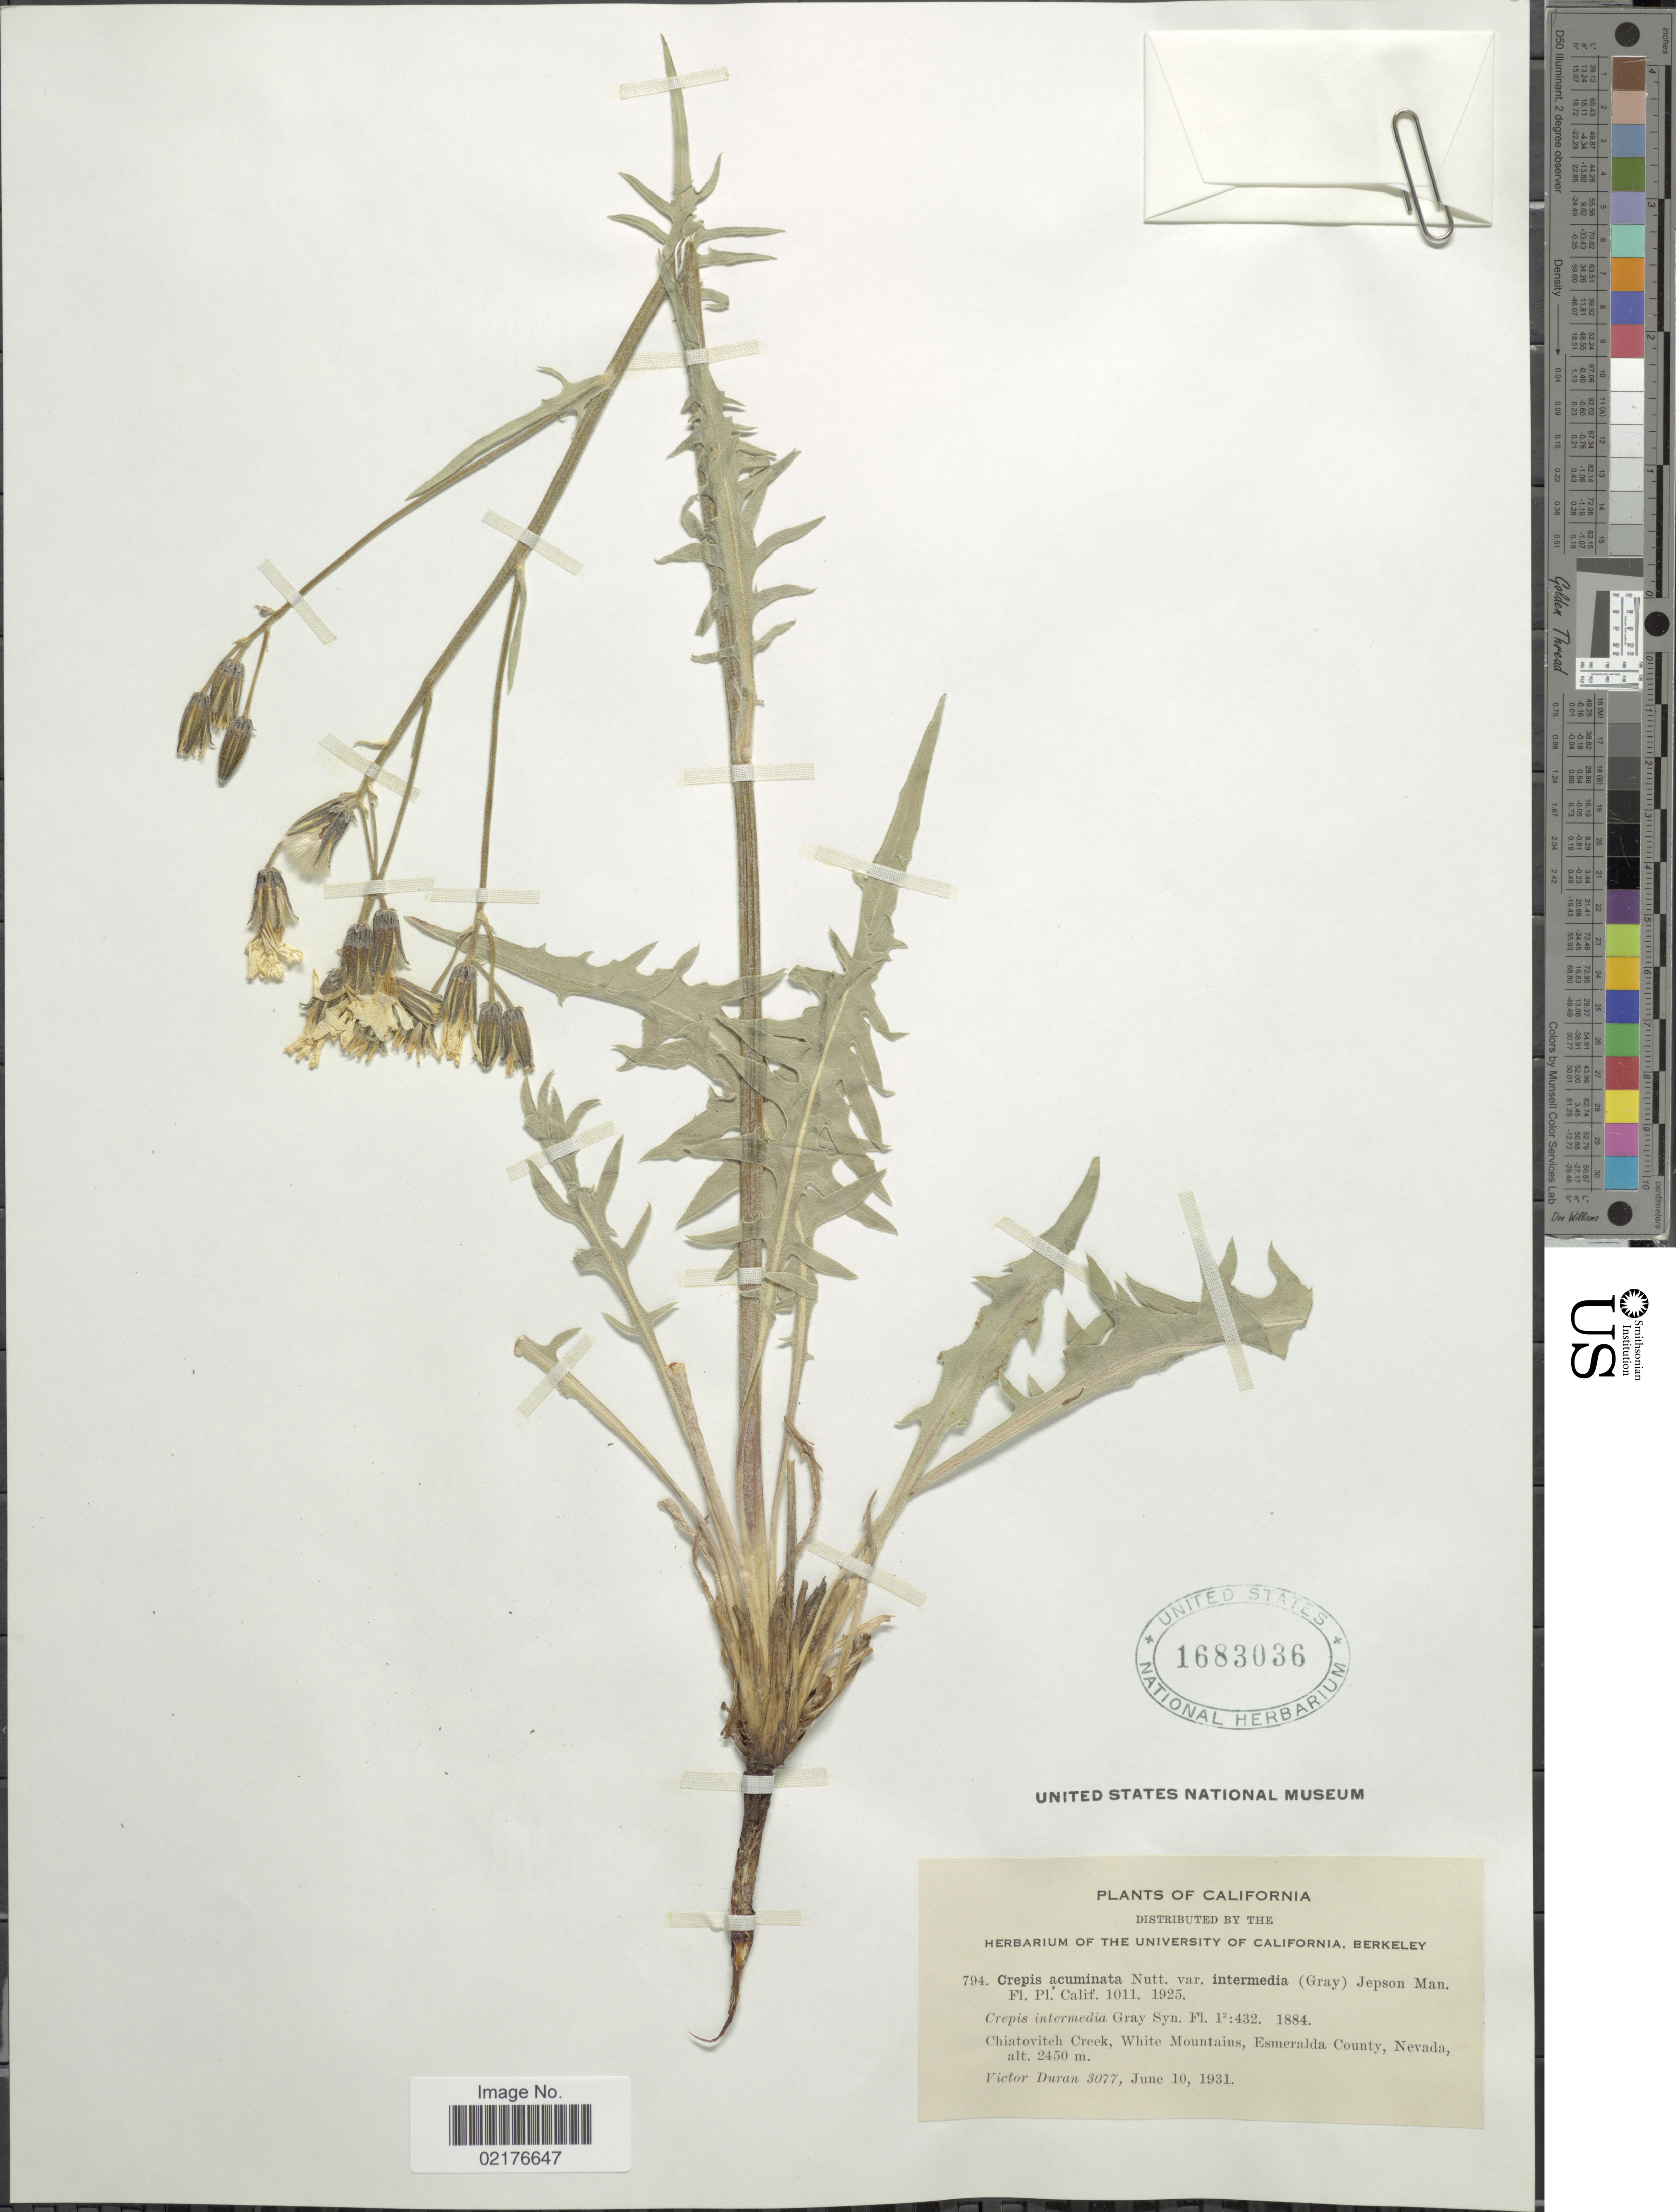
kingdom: Plantae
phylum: Tracheophyta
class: Magnoliopsida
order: Asterales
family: Asteraceae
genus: Crepis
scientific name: Crepis acuminata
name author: Nutt.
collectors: V. Duran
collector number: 3077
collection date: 1931-06-10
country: United States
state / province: Nevada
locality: Chiatovitch Creek, White Mountains, Esmeralda County, Nevada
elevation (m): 2450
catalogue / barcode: US 1683036